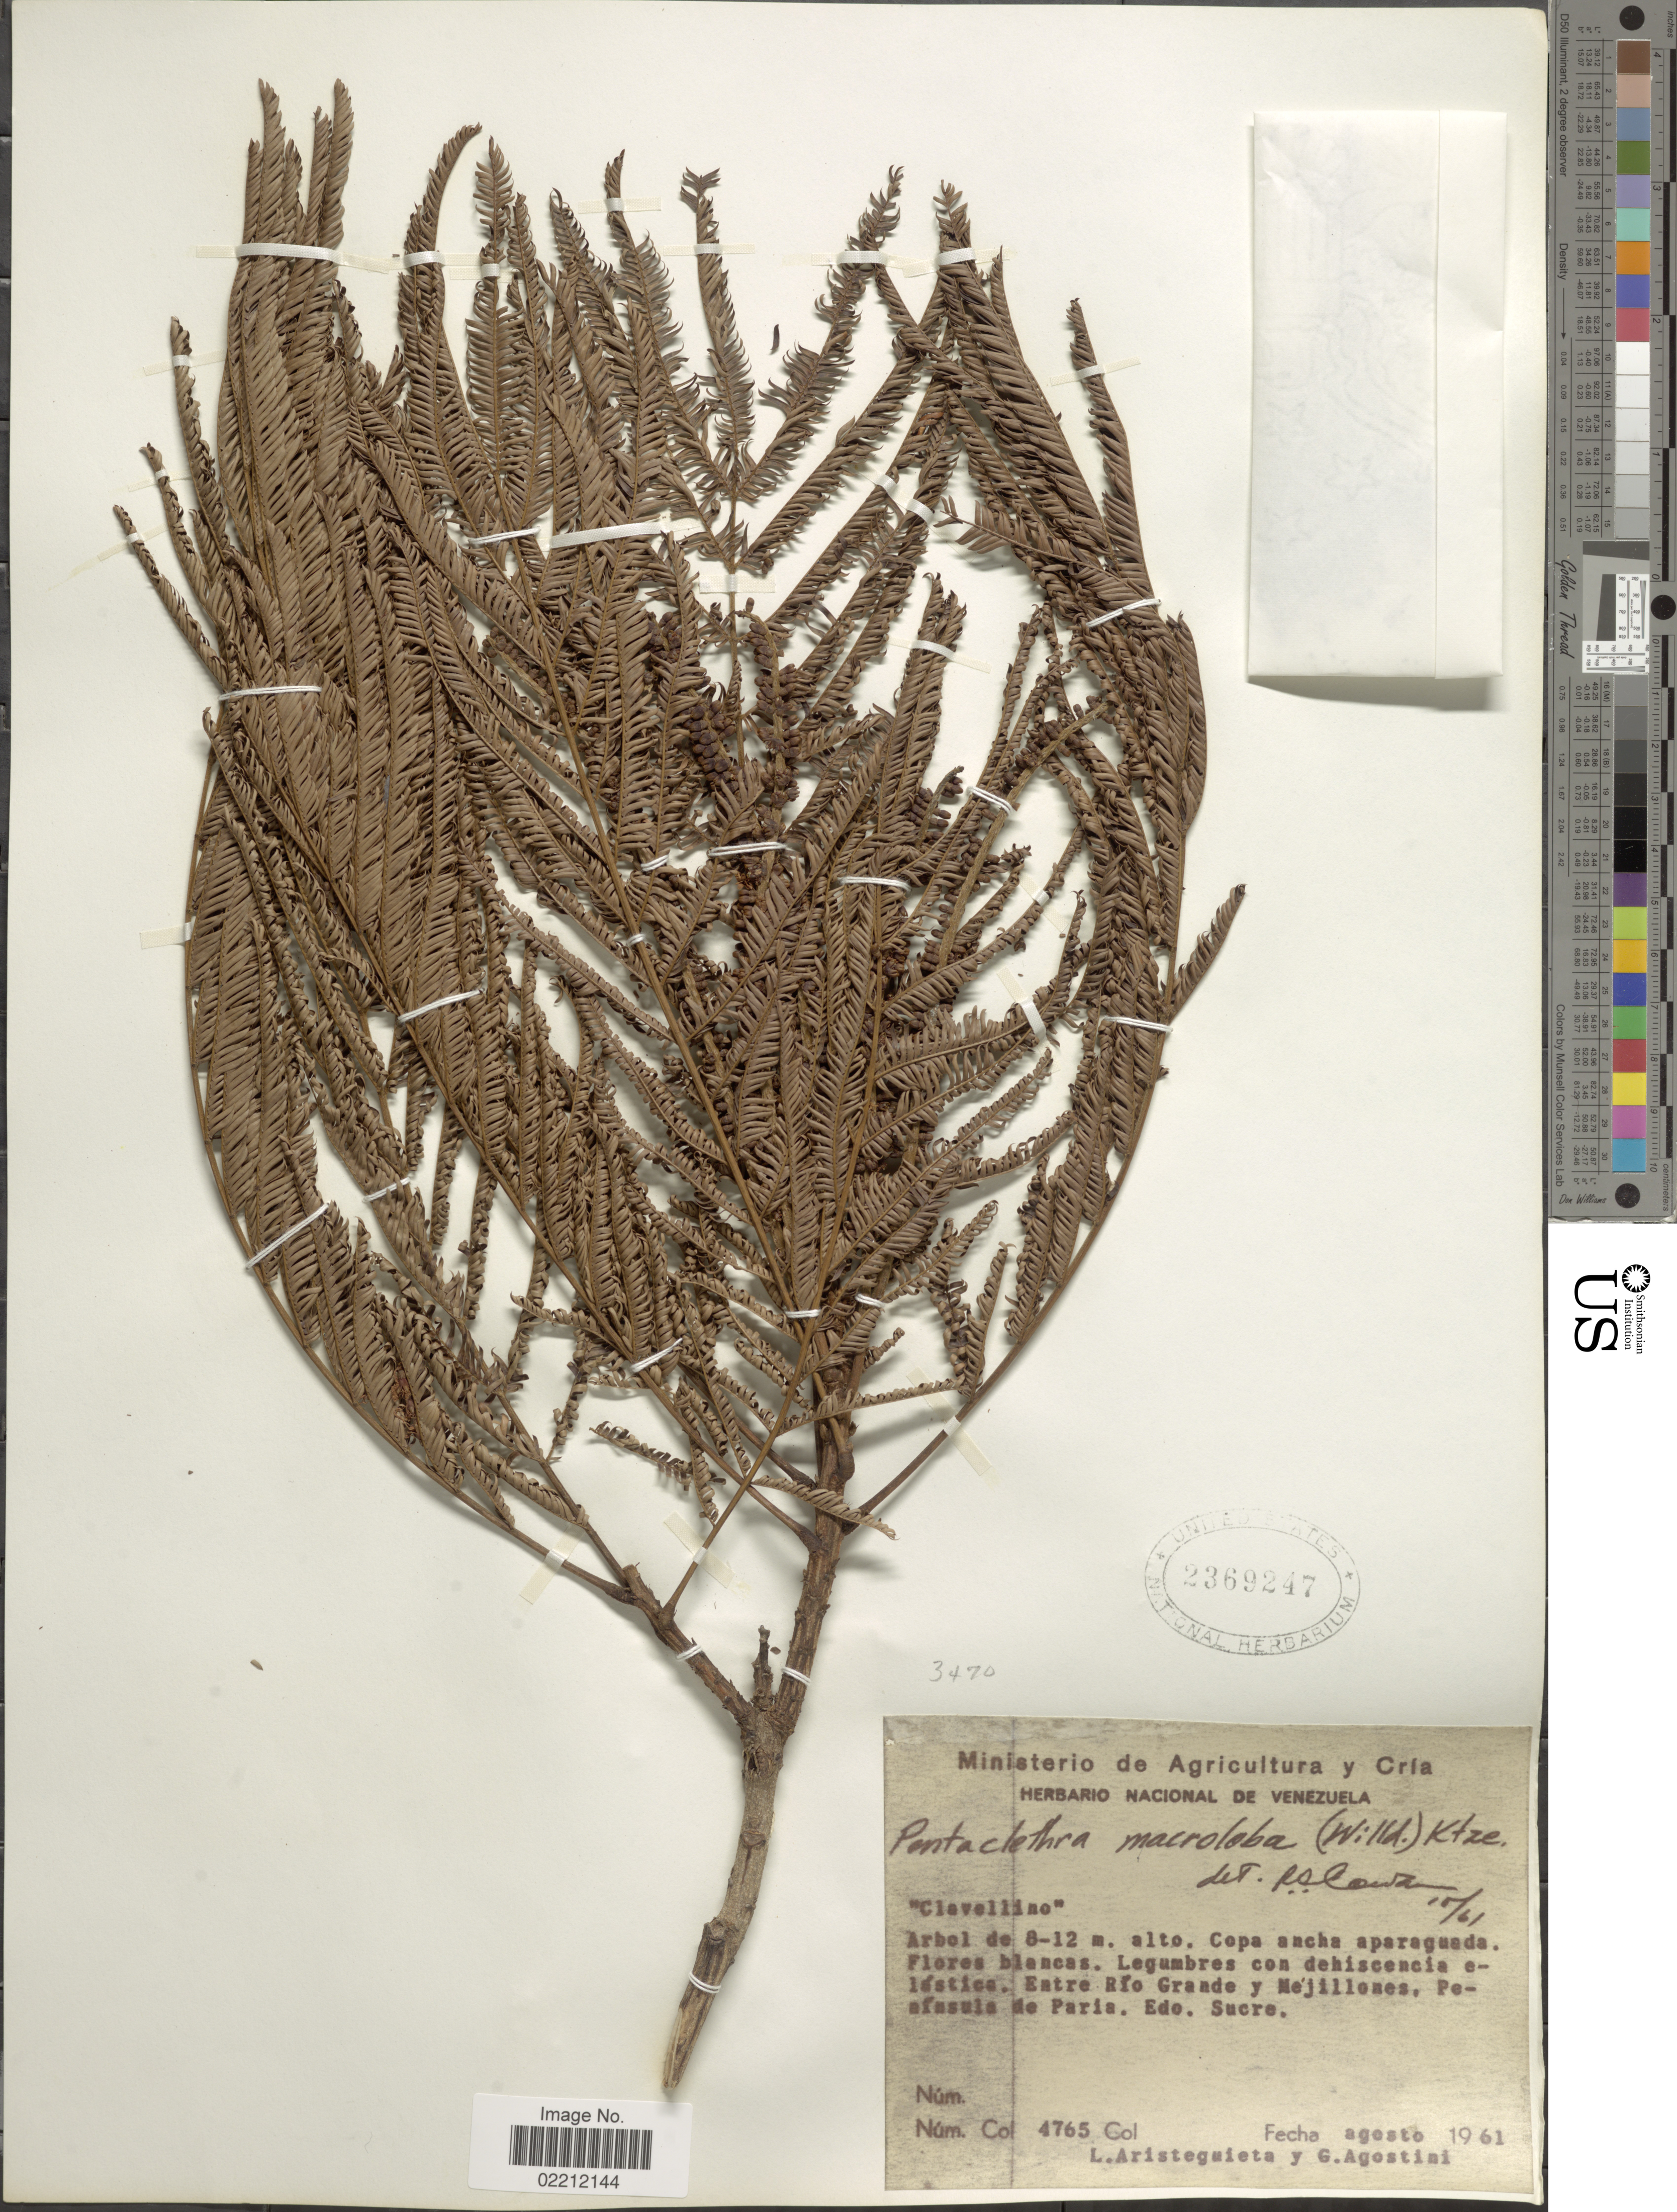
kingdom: Plantae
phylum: Tracheophyta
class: Magnoliopsida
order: Fabales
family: Fabaceae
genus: Pentaclethra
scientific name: Pentaclethra macroloba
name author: (Willd.) Kuntze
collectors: L. Aristeguieta & G. Agostini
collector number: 4765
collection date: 1961-08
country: Venezuela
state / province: Sucre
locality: Entre Rio Grande y Mejillones, Peninsula de Paria. Edo. Sucre.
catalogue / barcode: US 2369247